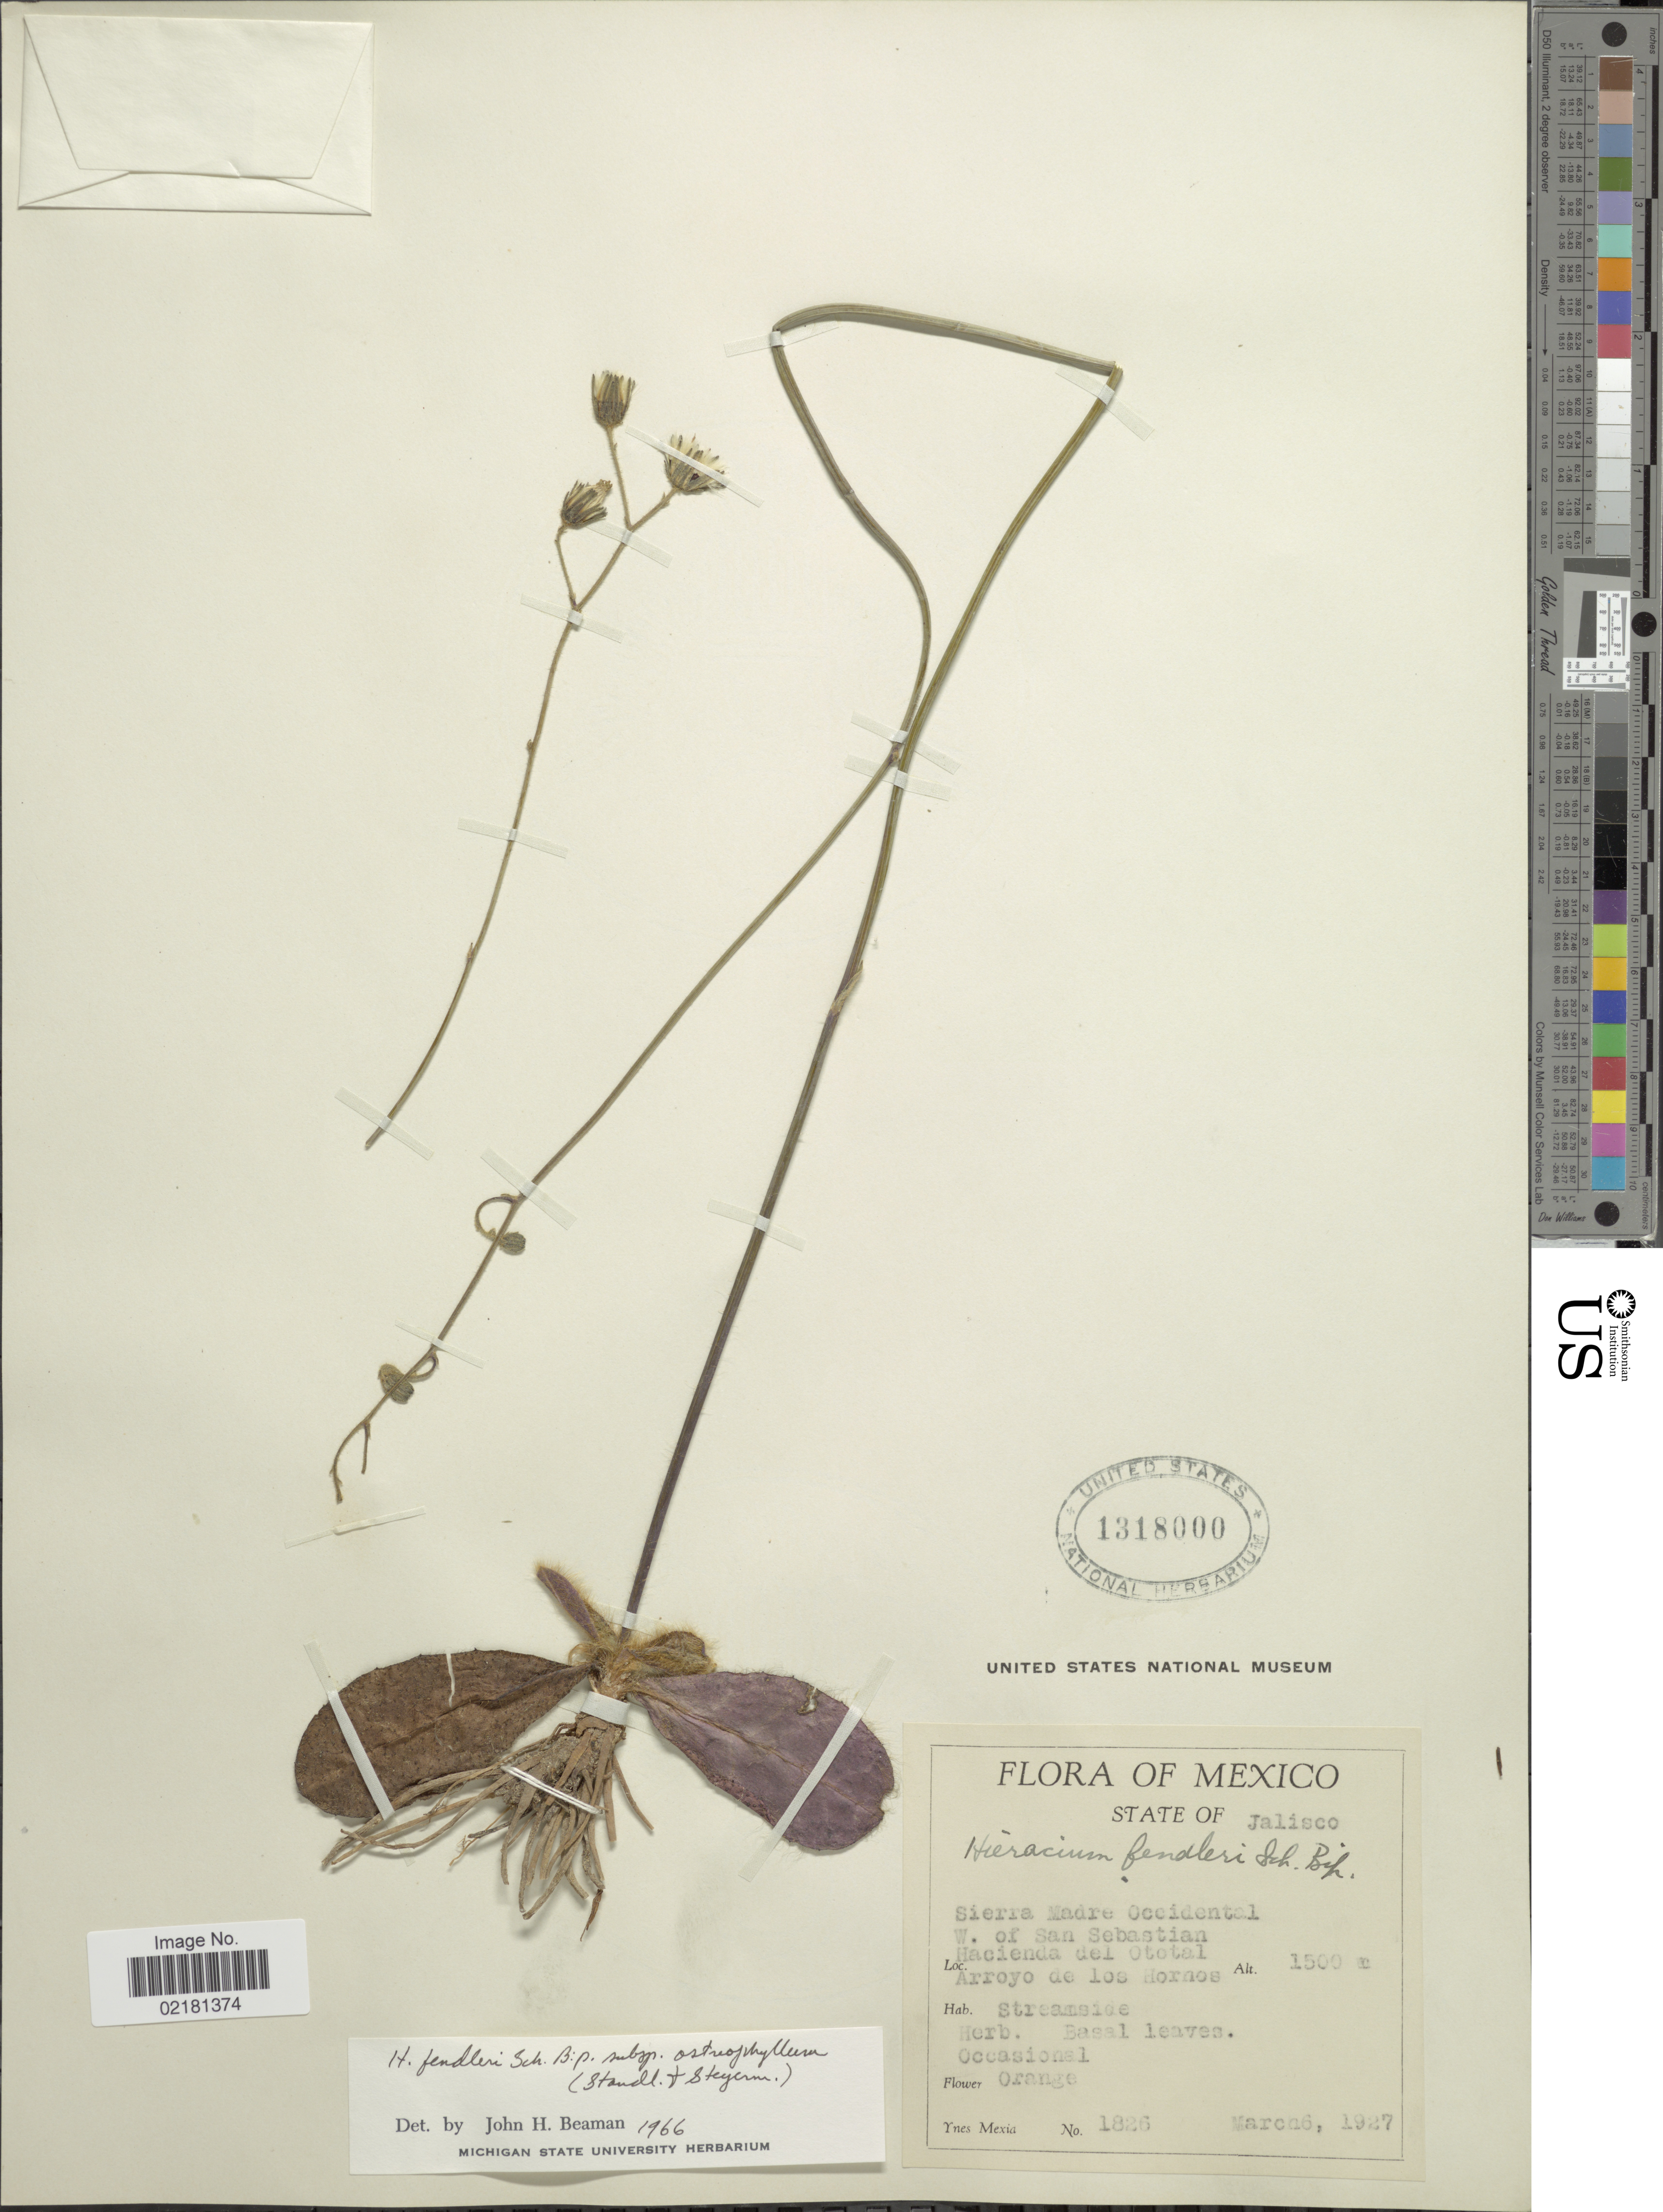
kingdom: Plantae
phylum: Tracheophyta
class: Magnoliopsida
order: Asterales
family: Asteraceae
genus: Hieracium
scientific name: Hieracium fendleri subsp. ostreophyllum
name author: (Standl. & Steyerm.) Beaman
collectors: Y. Mexia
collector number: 1826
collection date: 1927-03-06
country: Mexico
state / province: Jalisco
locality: Sierra Madre Occidental, W. of San Sebastian, Hacienda del Ototal, streamside.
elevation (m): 1500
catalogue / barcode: US 1318000